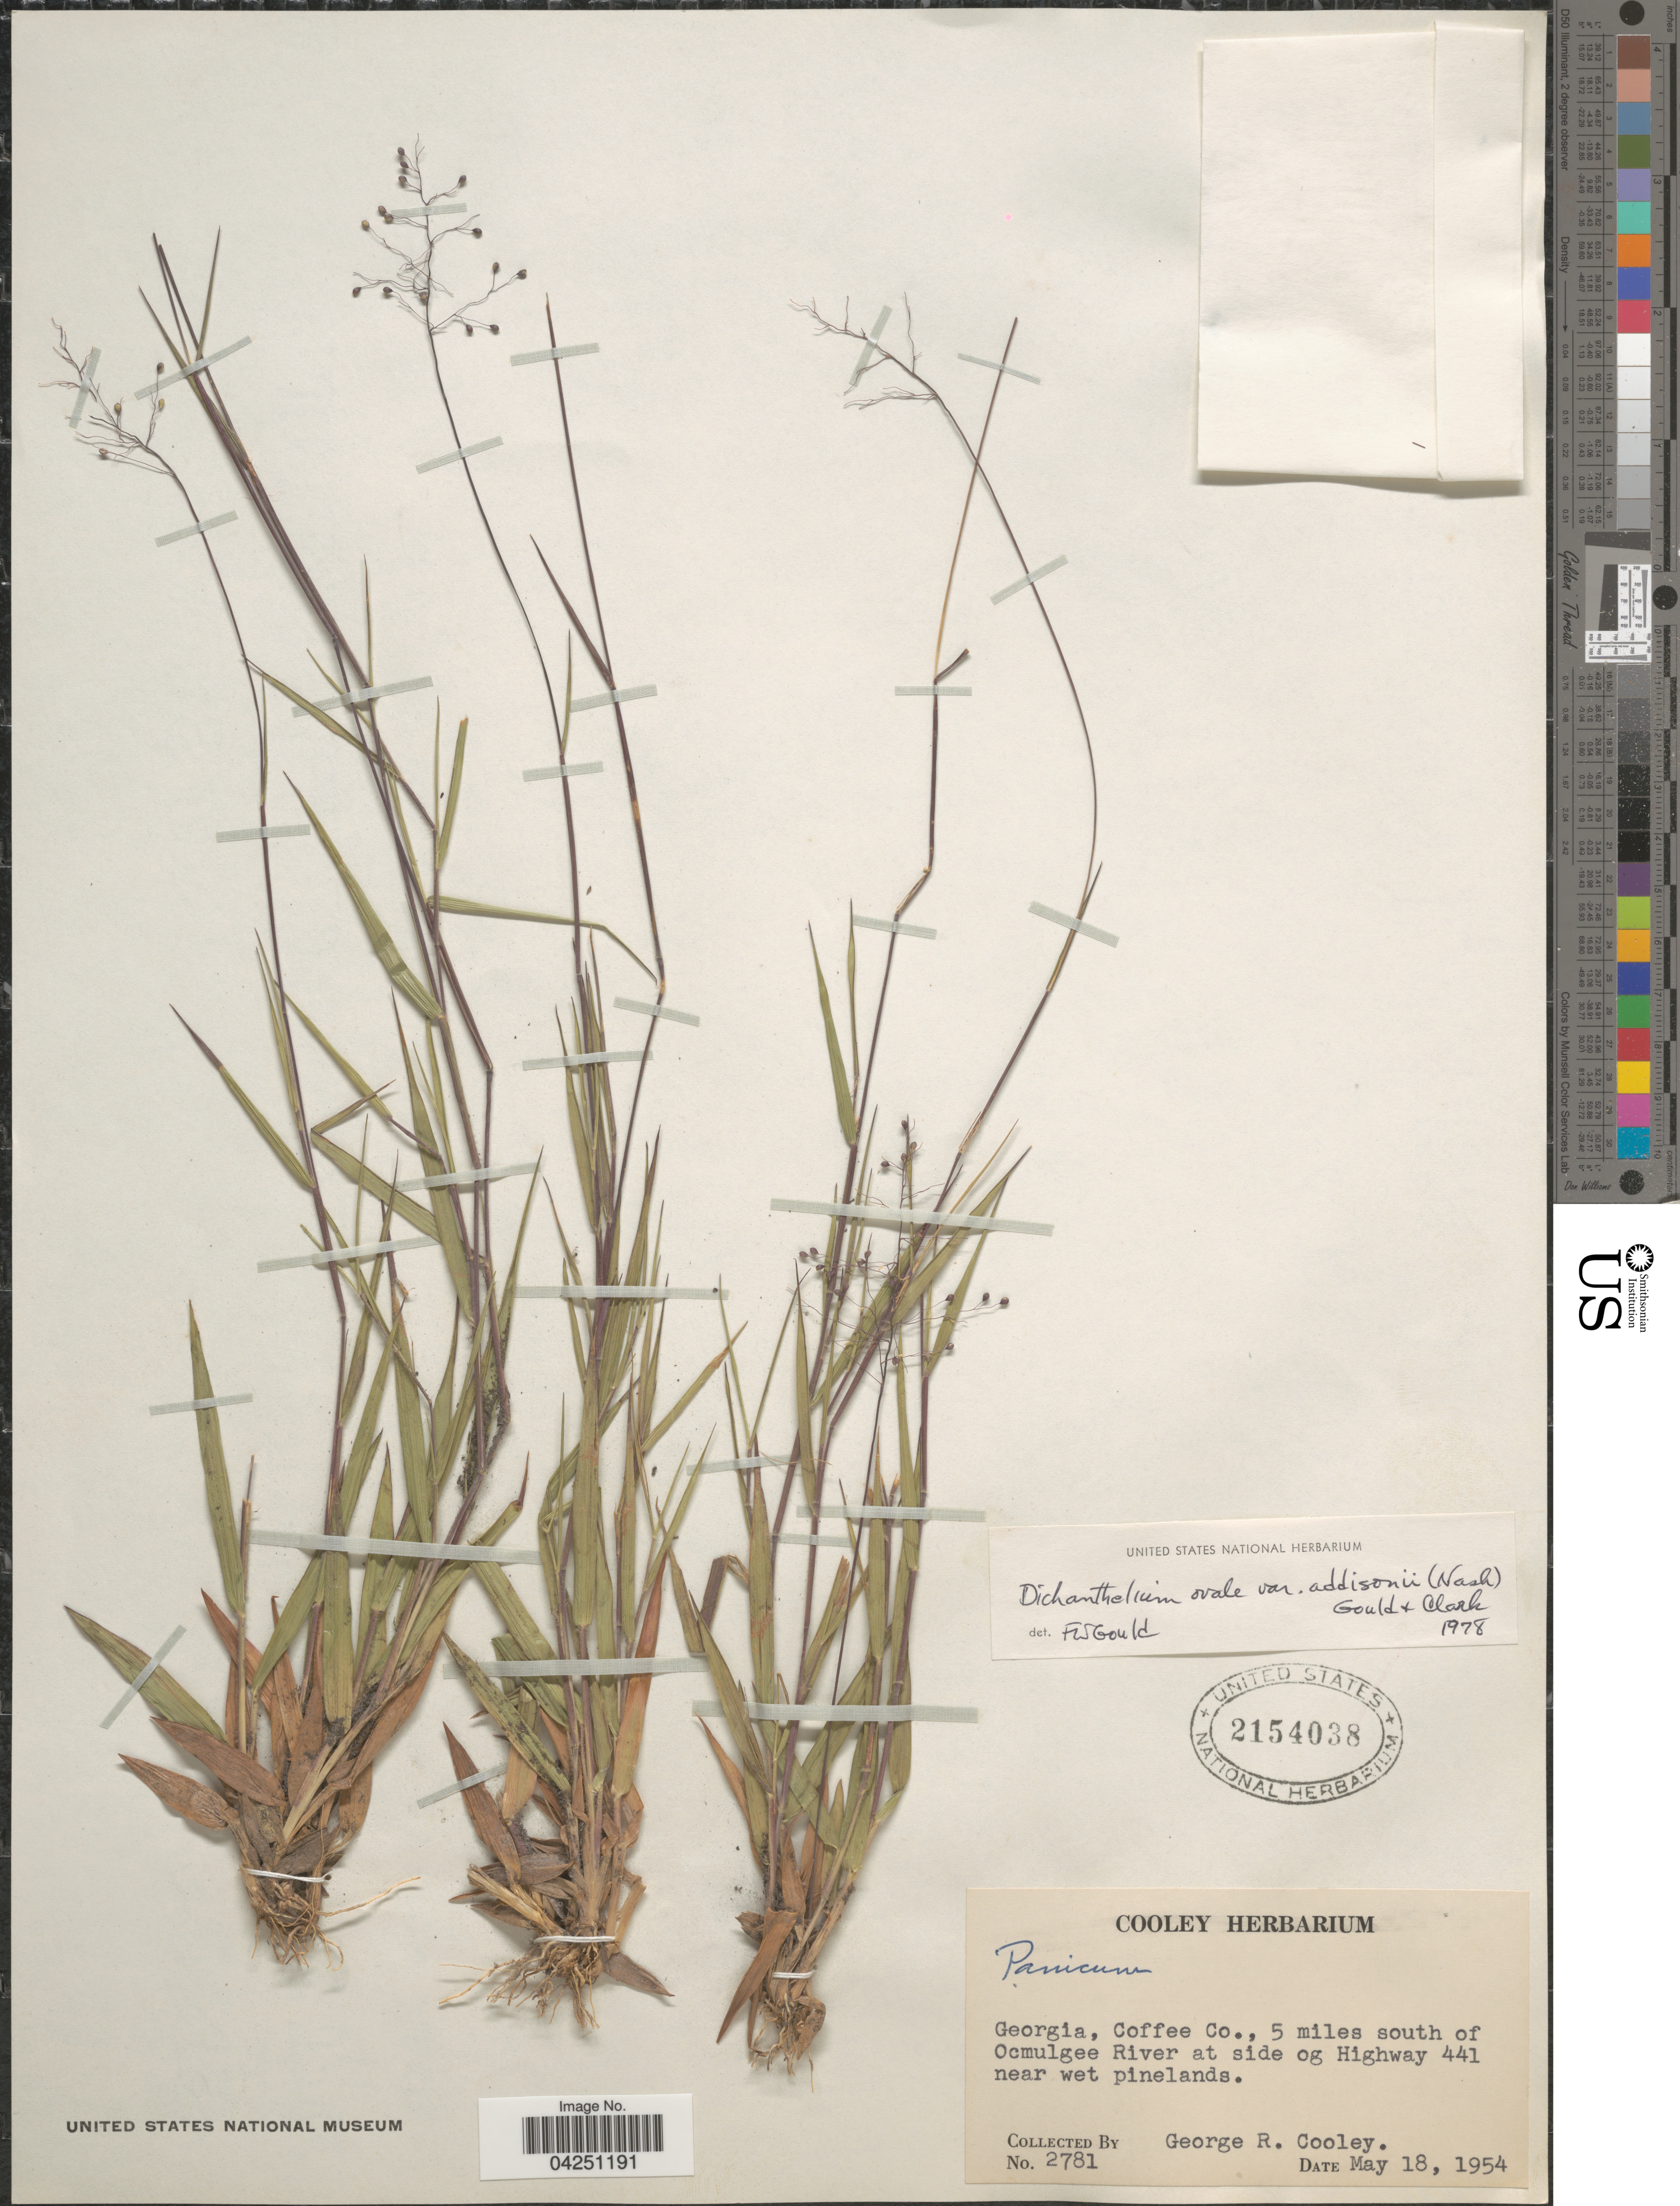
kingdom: Plantae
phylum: Tracheophyta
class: Liliopsida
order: Poales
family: Poaceae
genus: Dichanthelium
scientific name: Dichanthelium acuminatum var. acuminatum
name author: (Sw.) Gould & C.A. Clark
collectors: G. R. Cooley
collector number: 2781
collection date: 1954-05-18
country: United States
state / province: Georgia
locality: Coffee Co., 5 miles south of Ocmulgee River at side og Highway 441 near wet pinelands.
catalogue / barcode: US 2154038